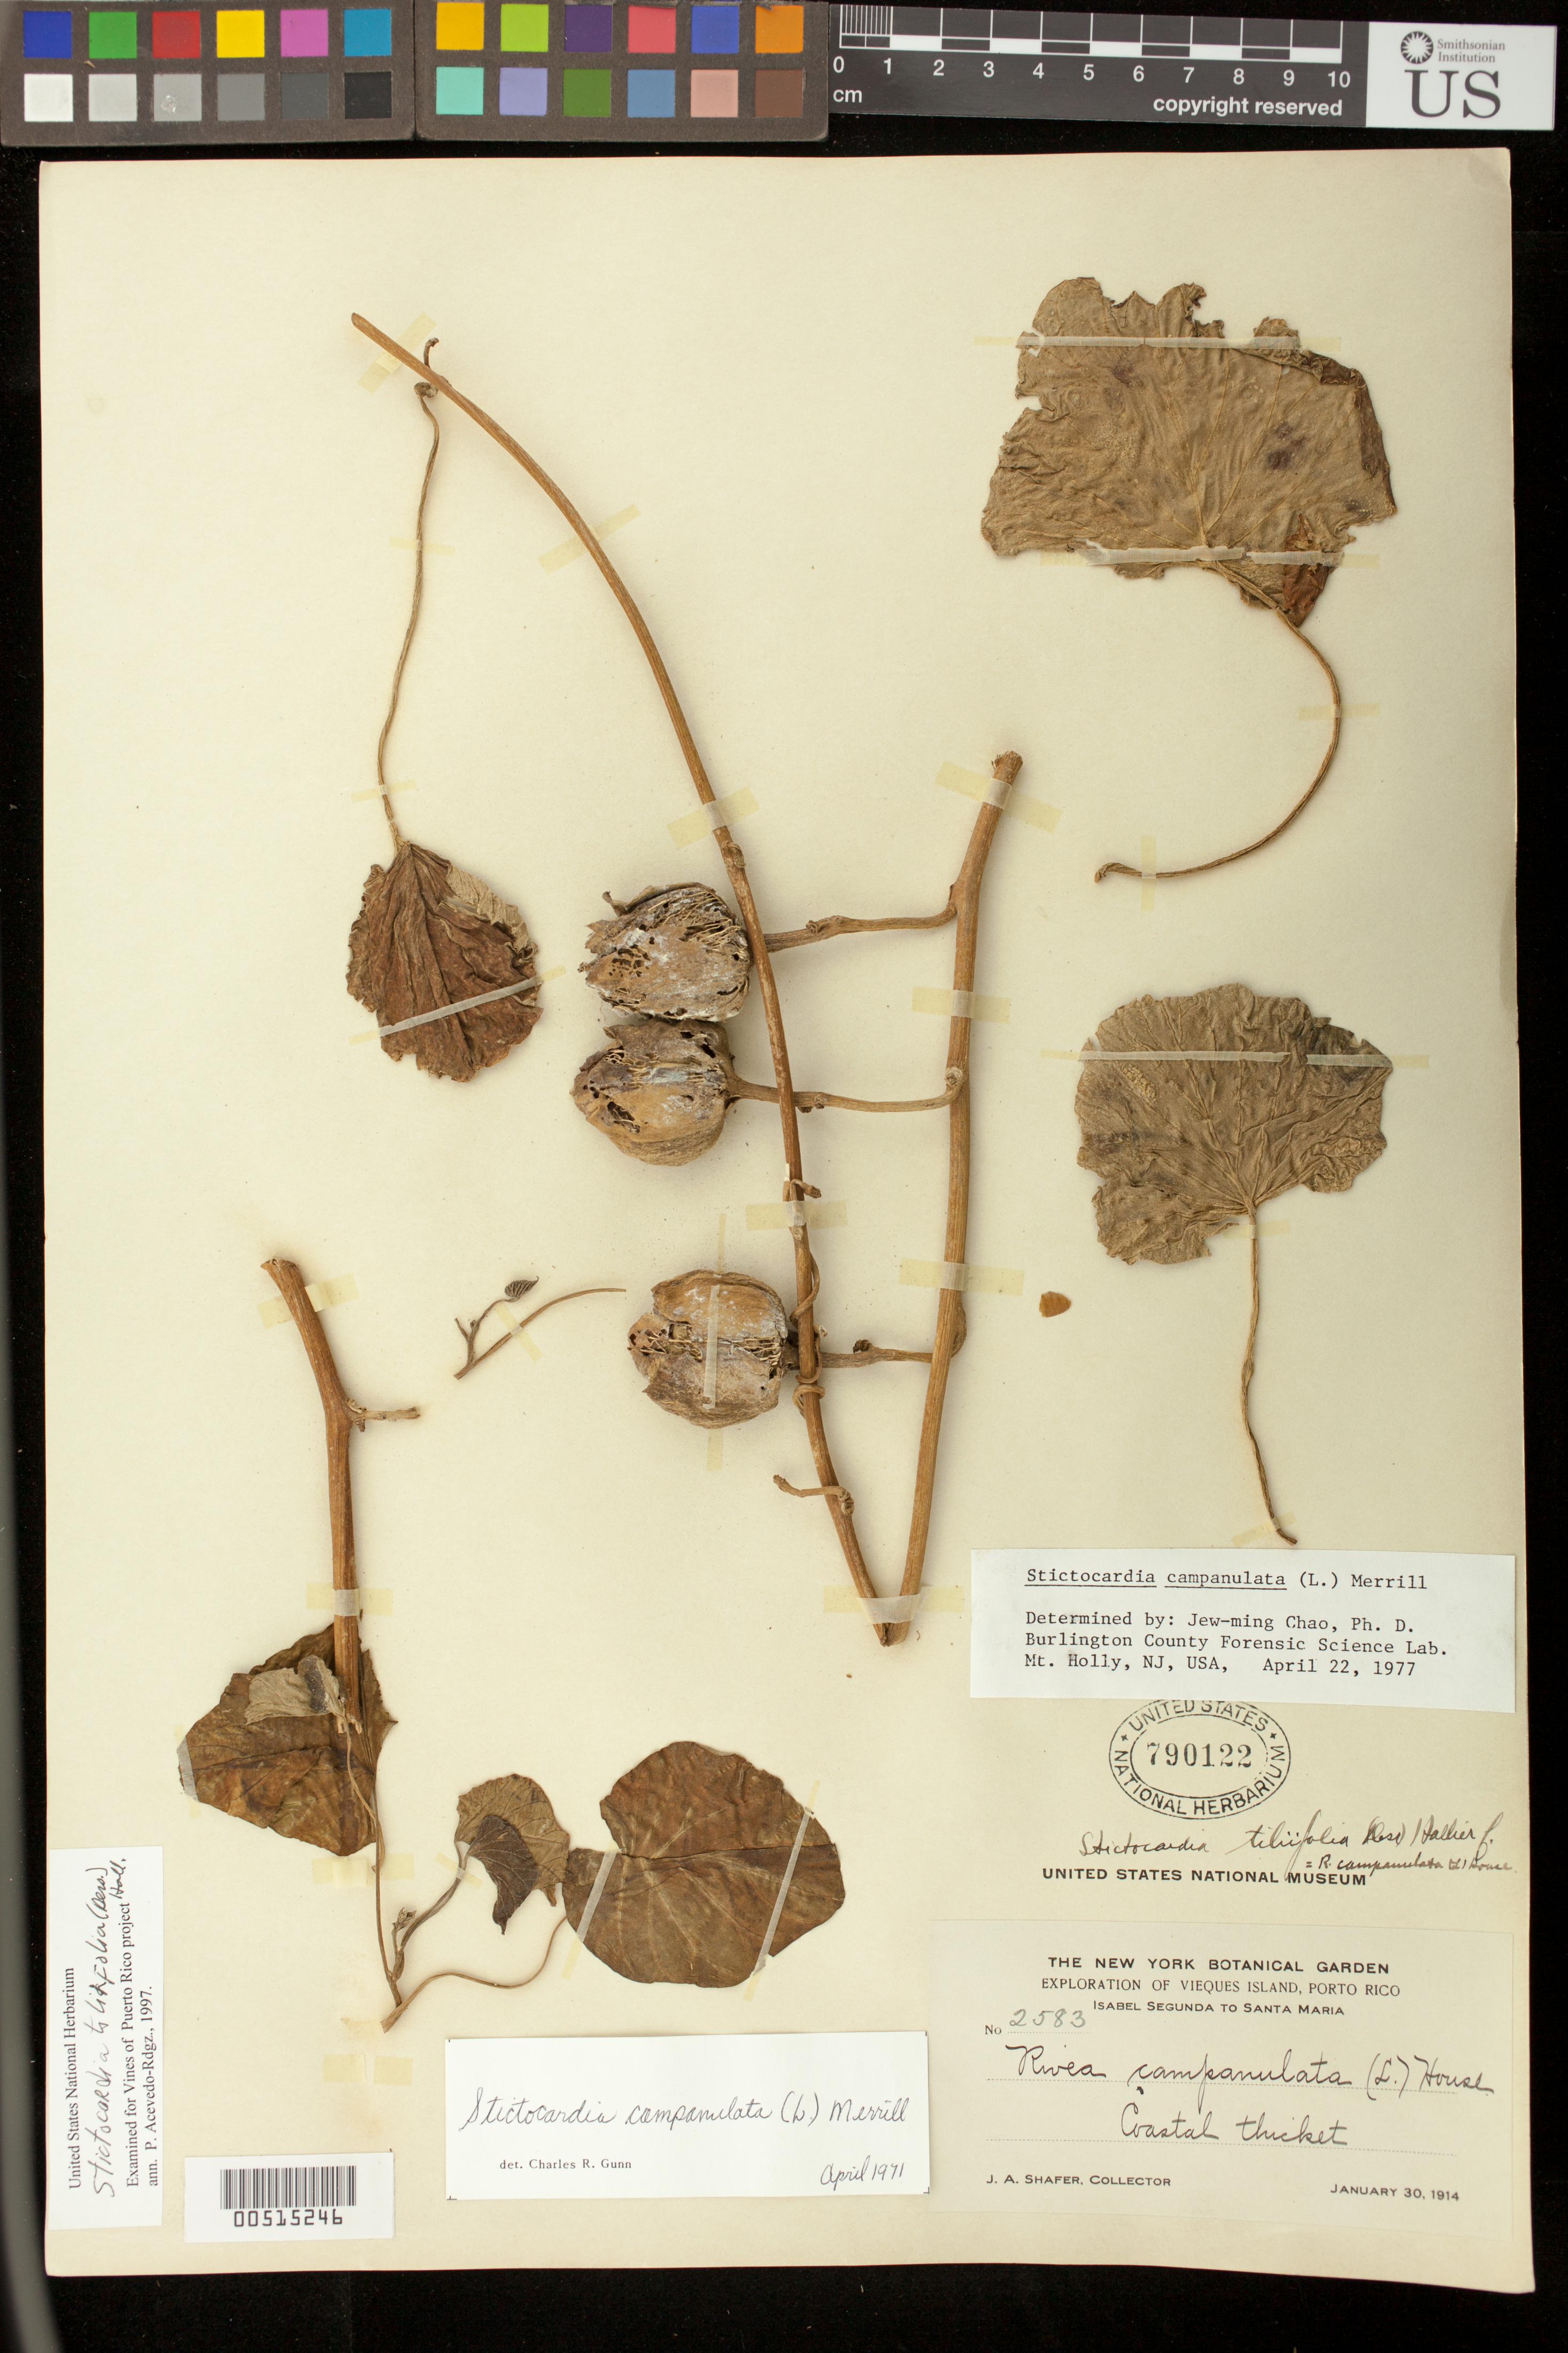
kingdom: Plantae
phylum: Tracheophyta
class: Magnoliopsida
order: Solanales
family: Convolvulaceae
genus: Stictocardia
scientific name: Stictocardia tiliifolia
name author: (Desr.) Hallier f.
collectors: J. A. Shafer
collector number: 2583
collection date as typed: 30 Jan 1914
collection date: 1914-01-30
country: Puerto Rico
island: Greater Antilles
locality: Vieques Island: Isabel Segunda to Santa Maria. Coastal thicket.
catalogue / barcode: US 790122